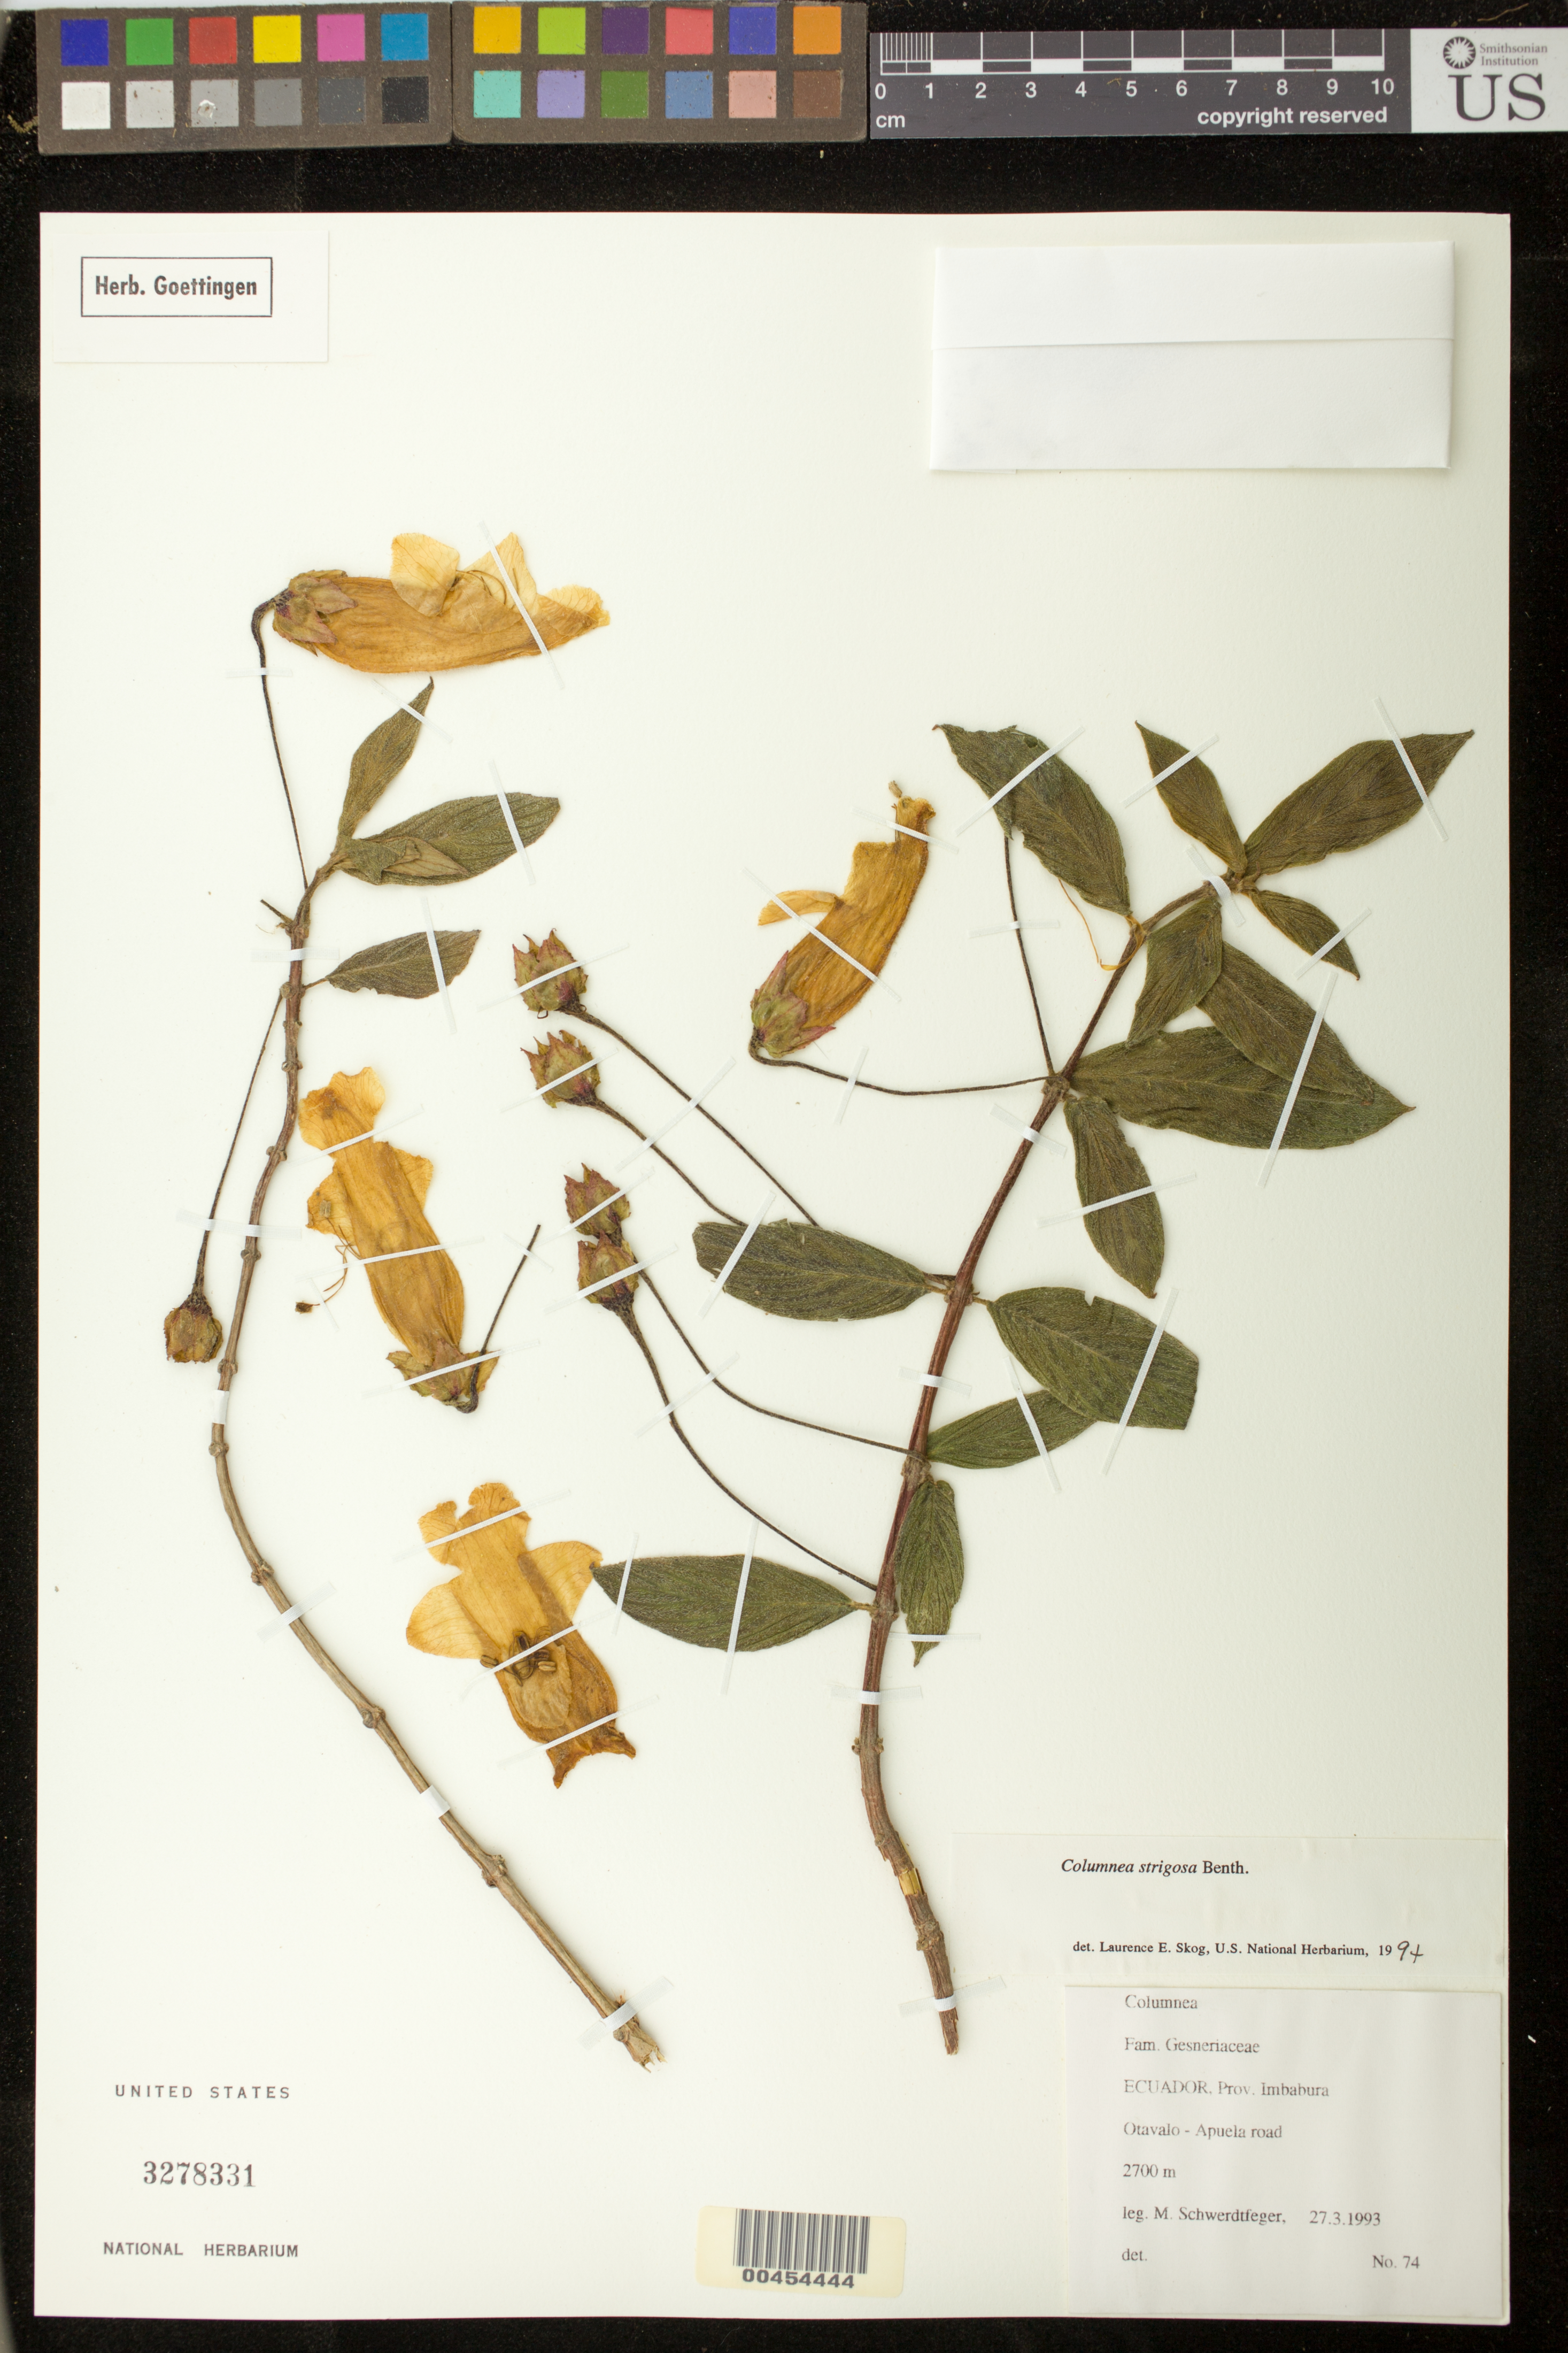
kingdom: Plantae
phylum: Tracheophyta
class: Magnoliopsida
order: Lamiales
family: Gesneriaceae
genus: Columnea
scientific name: Columnea strigosa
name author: Benth.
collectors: M. Schwerdtfeger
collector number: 74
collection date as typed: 27 Mar 1993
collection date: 1993-03-27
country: Ecuador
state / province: Imbabura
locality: Otavalo - Apuela road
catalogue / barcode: US 3278331